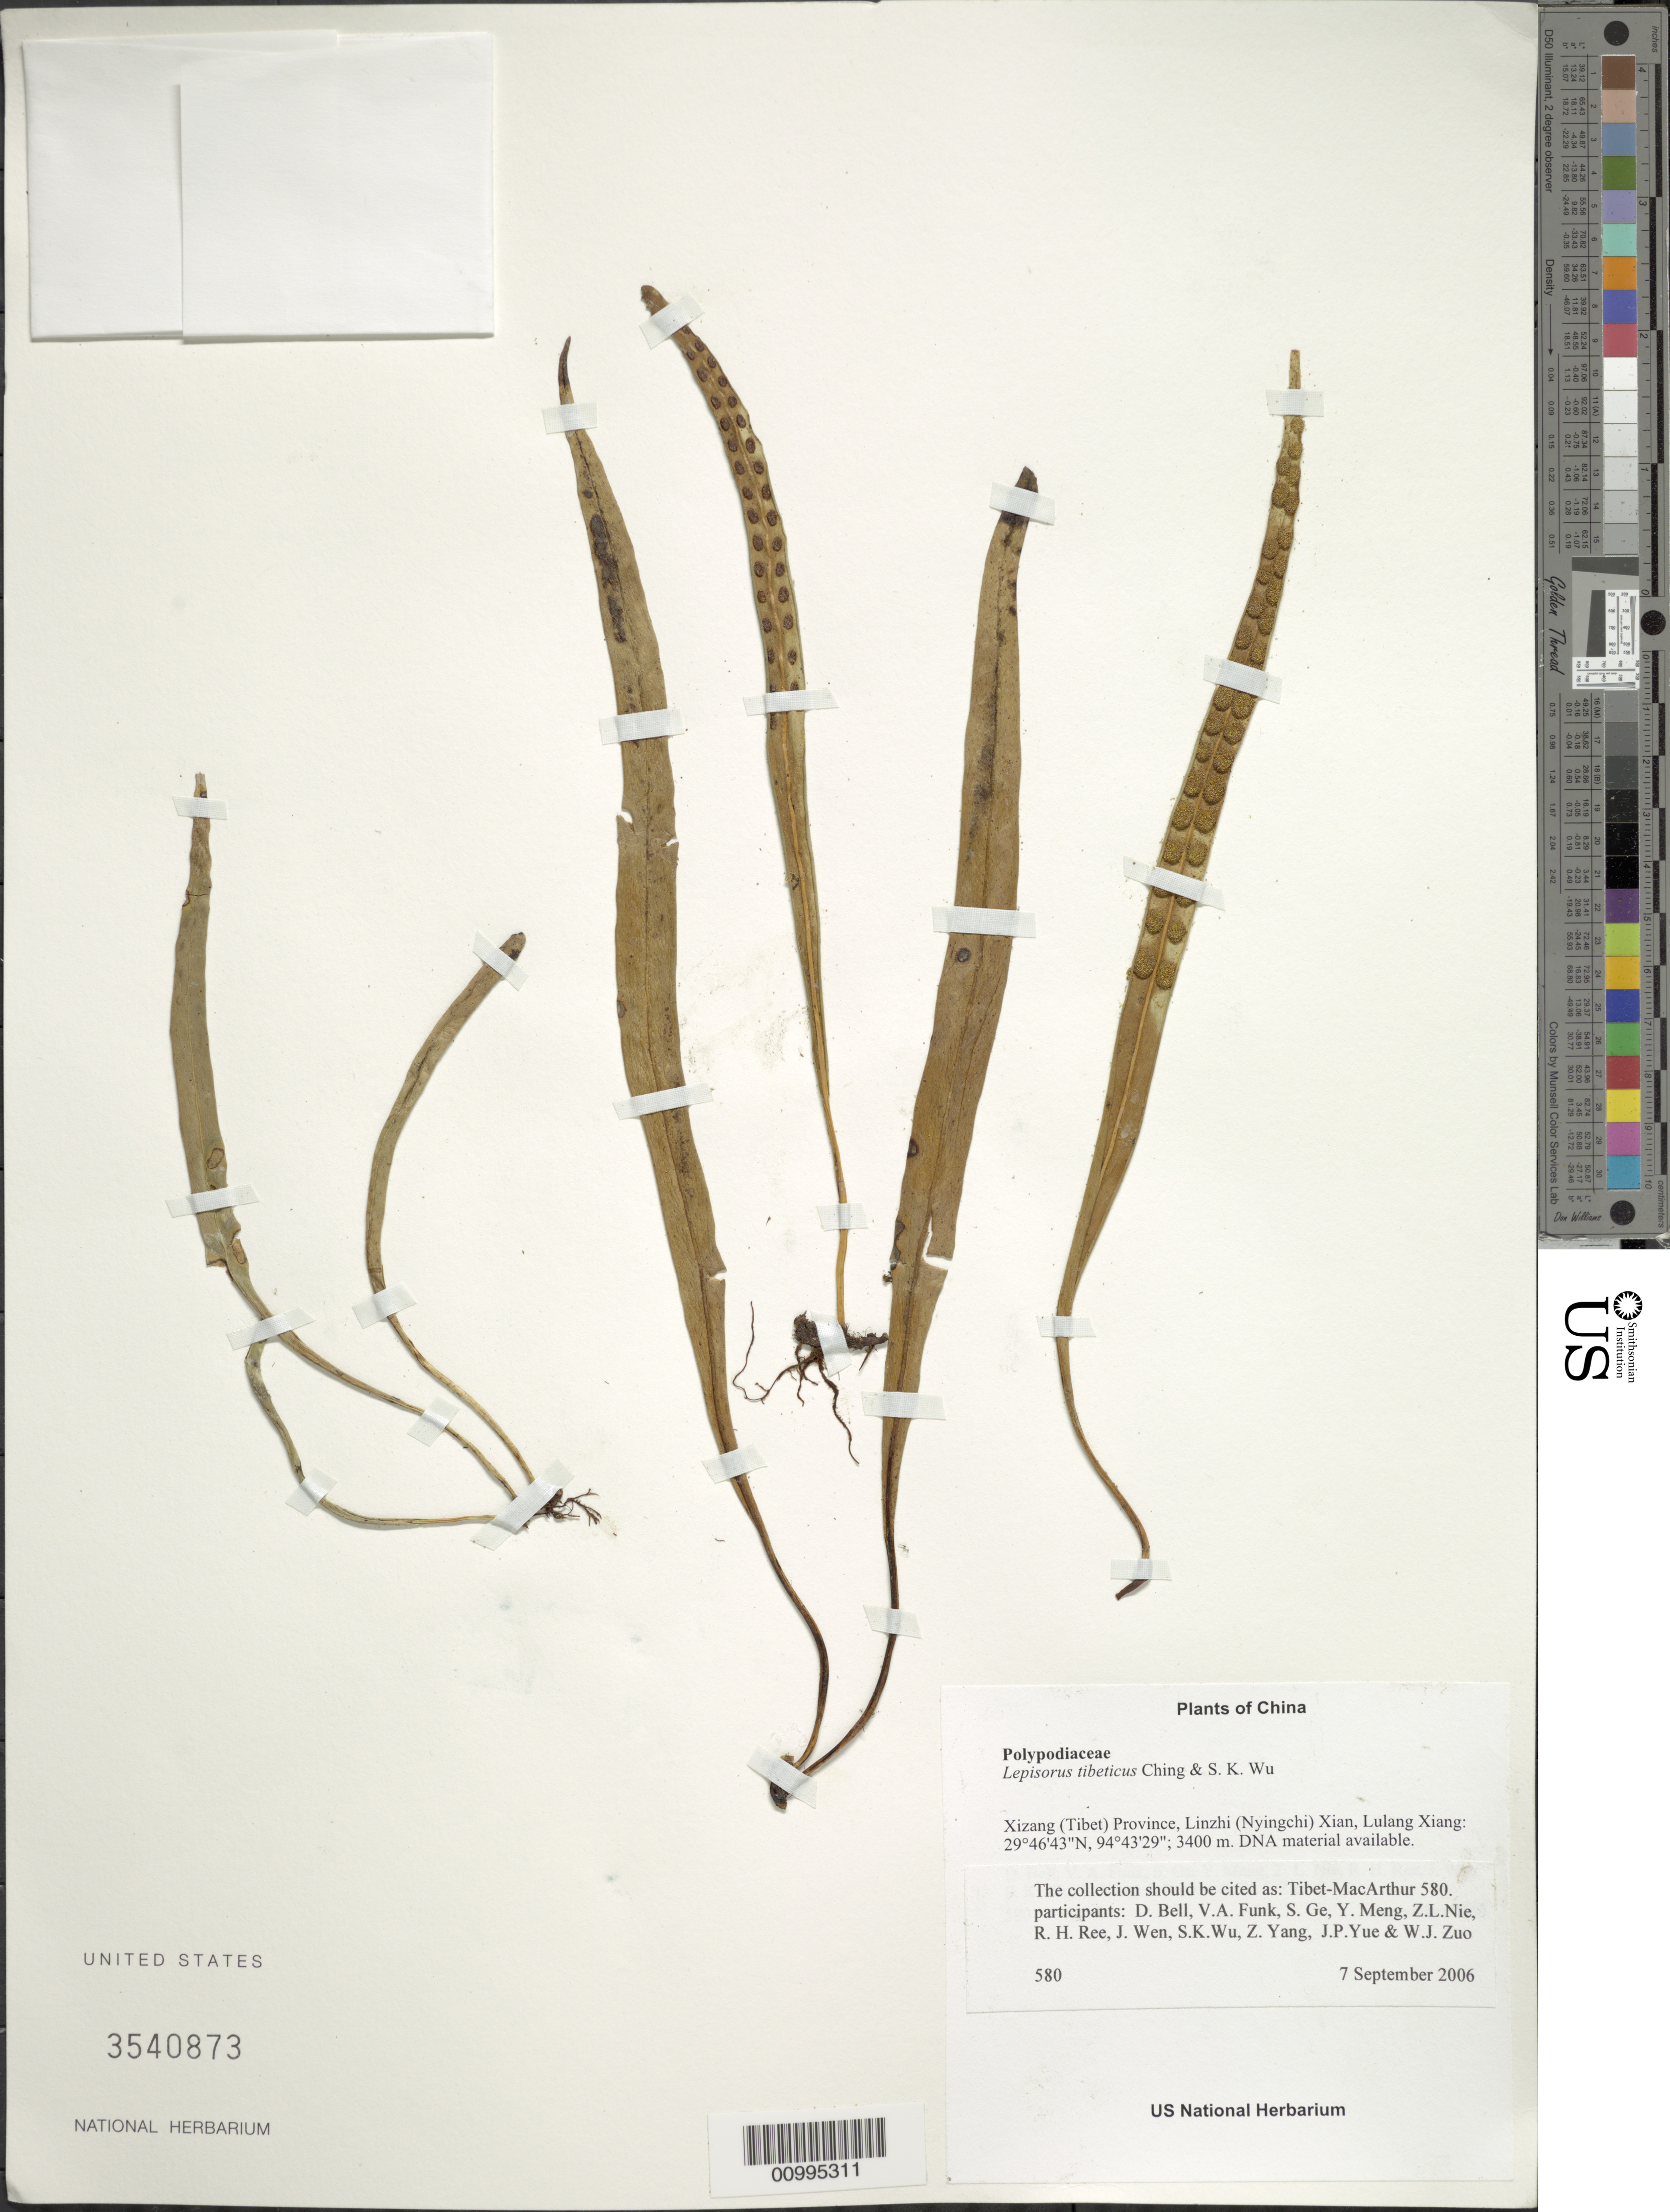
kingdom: Plantae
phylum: Tracheophyta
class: Polypodiopsida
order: Polypodiales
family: Polypodiaceae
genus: Lepisorus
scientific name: Lepisorus tibeticus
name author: Ching & S.K. Wu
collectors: Tibet-MacArthur, D. A. Bell, V. Funk, S. Ge, Y. Meng, Z. Nie, R. Ree, J. Wen, S. K. Wu, Z. Yang, J. Yue & W. Zuo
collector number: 580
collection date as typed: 07 Sep 2006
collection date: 2006-09-07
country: China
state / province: Xizang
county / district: Linzhi (Nyingchi) Xian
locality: Lulang Xiang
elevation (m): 3400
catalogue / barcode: US 3540873